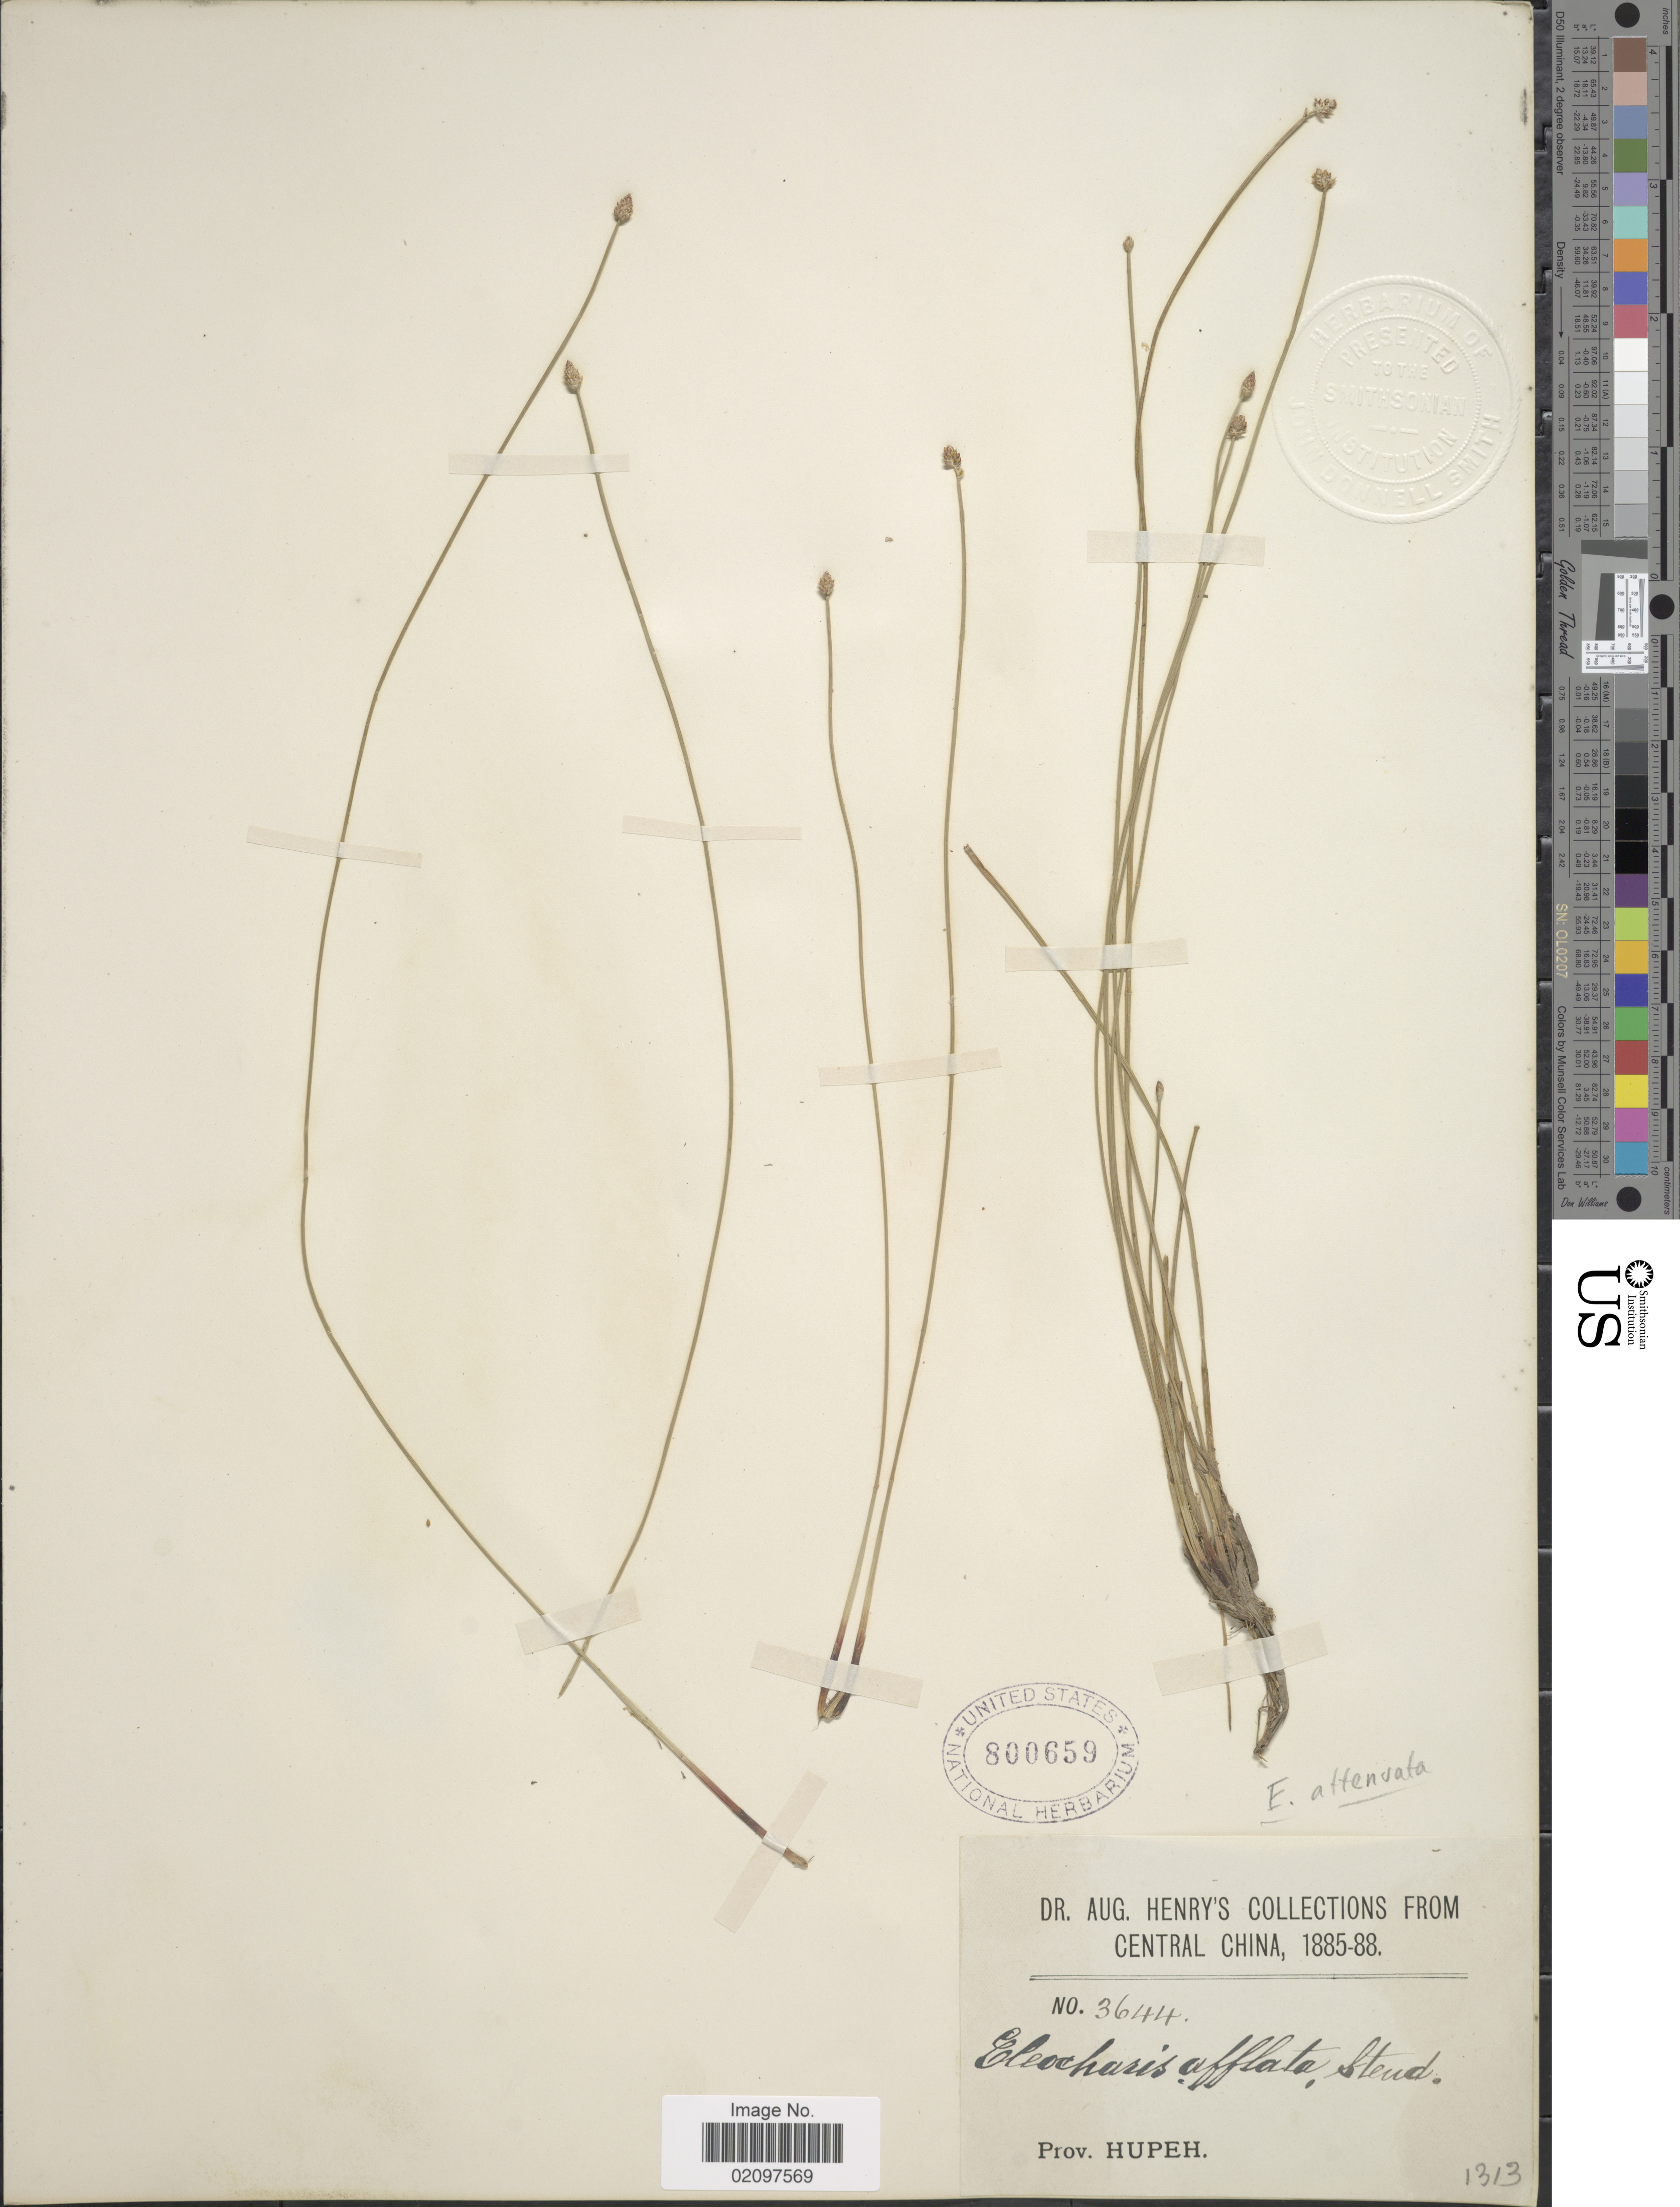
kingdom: Plantae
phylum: Tracheophyta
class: Liliopsida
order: Poales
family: Cyperaceae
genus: Eleocharis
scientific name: Eleocharis attenuata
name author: (Franch. & Sav.) Palla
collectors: A. Henry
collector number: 3644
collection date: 1885/1888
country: China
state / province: Hubei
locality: Prov. Hupeh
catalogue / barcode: US 800659